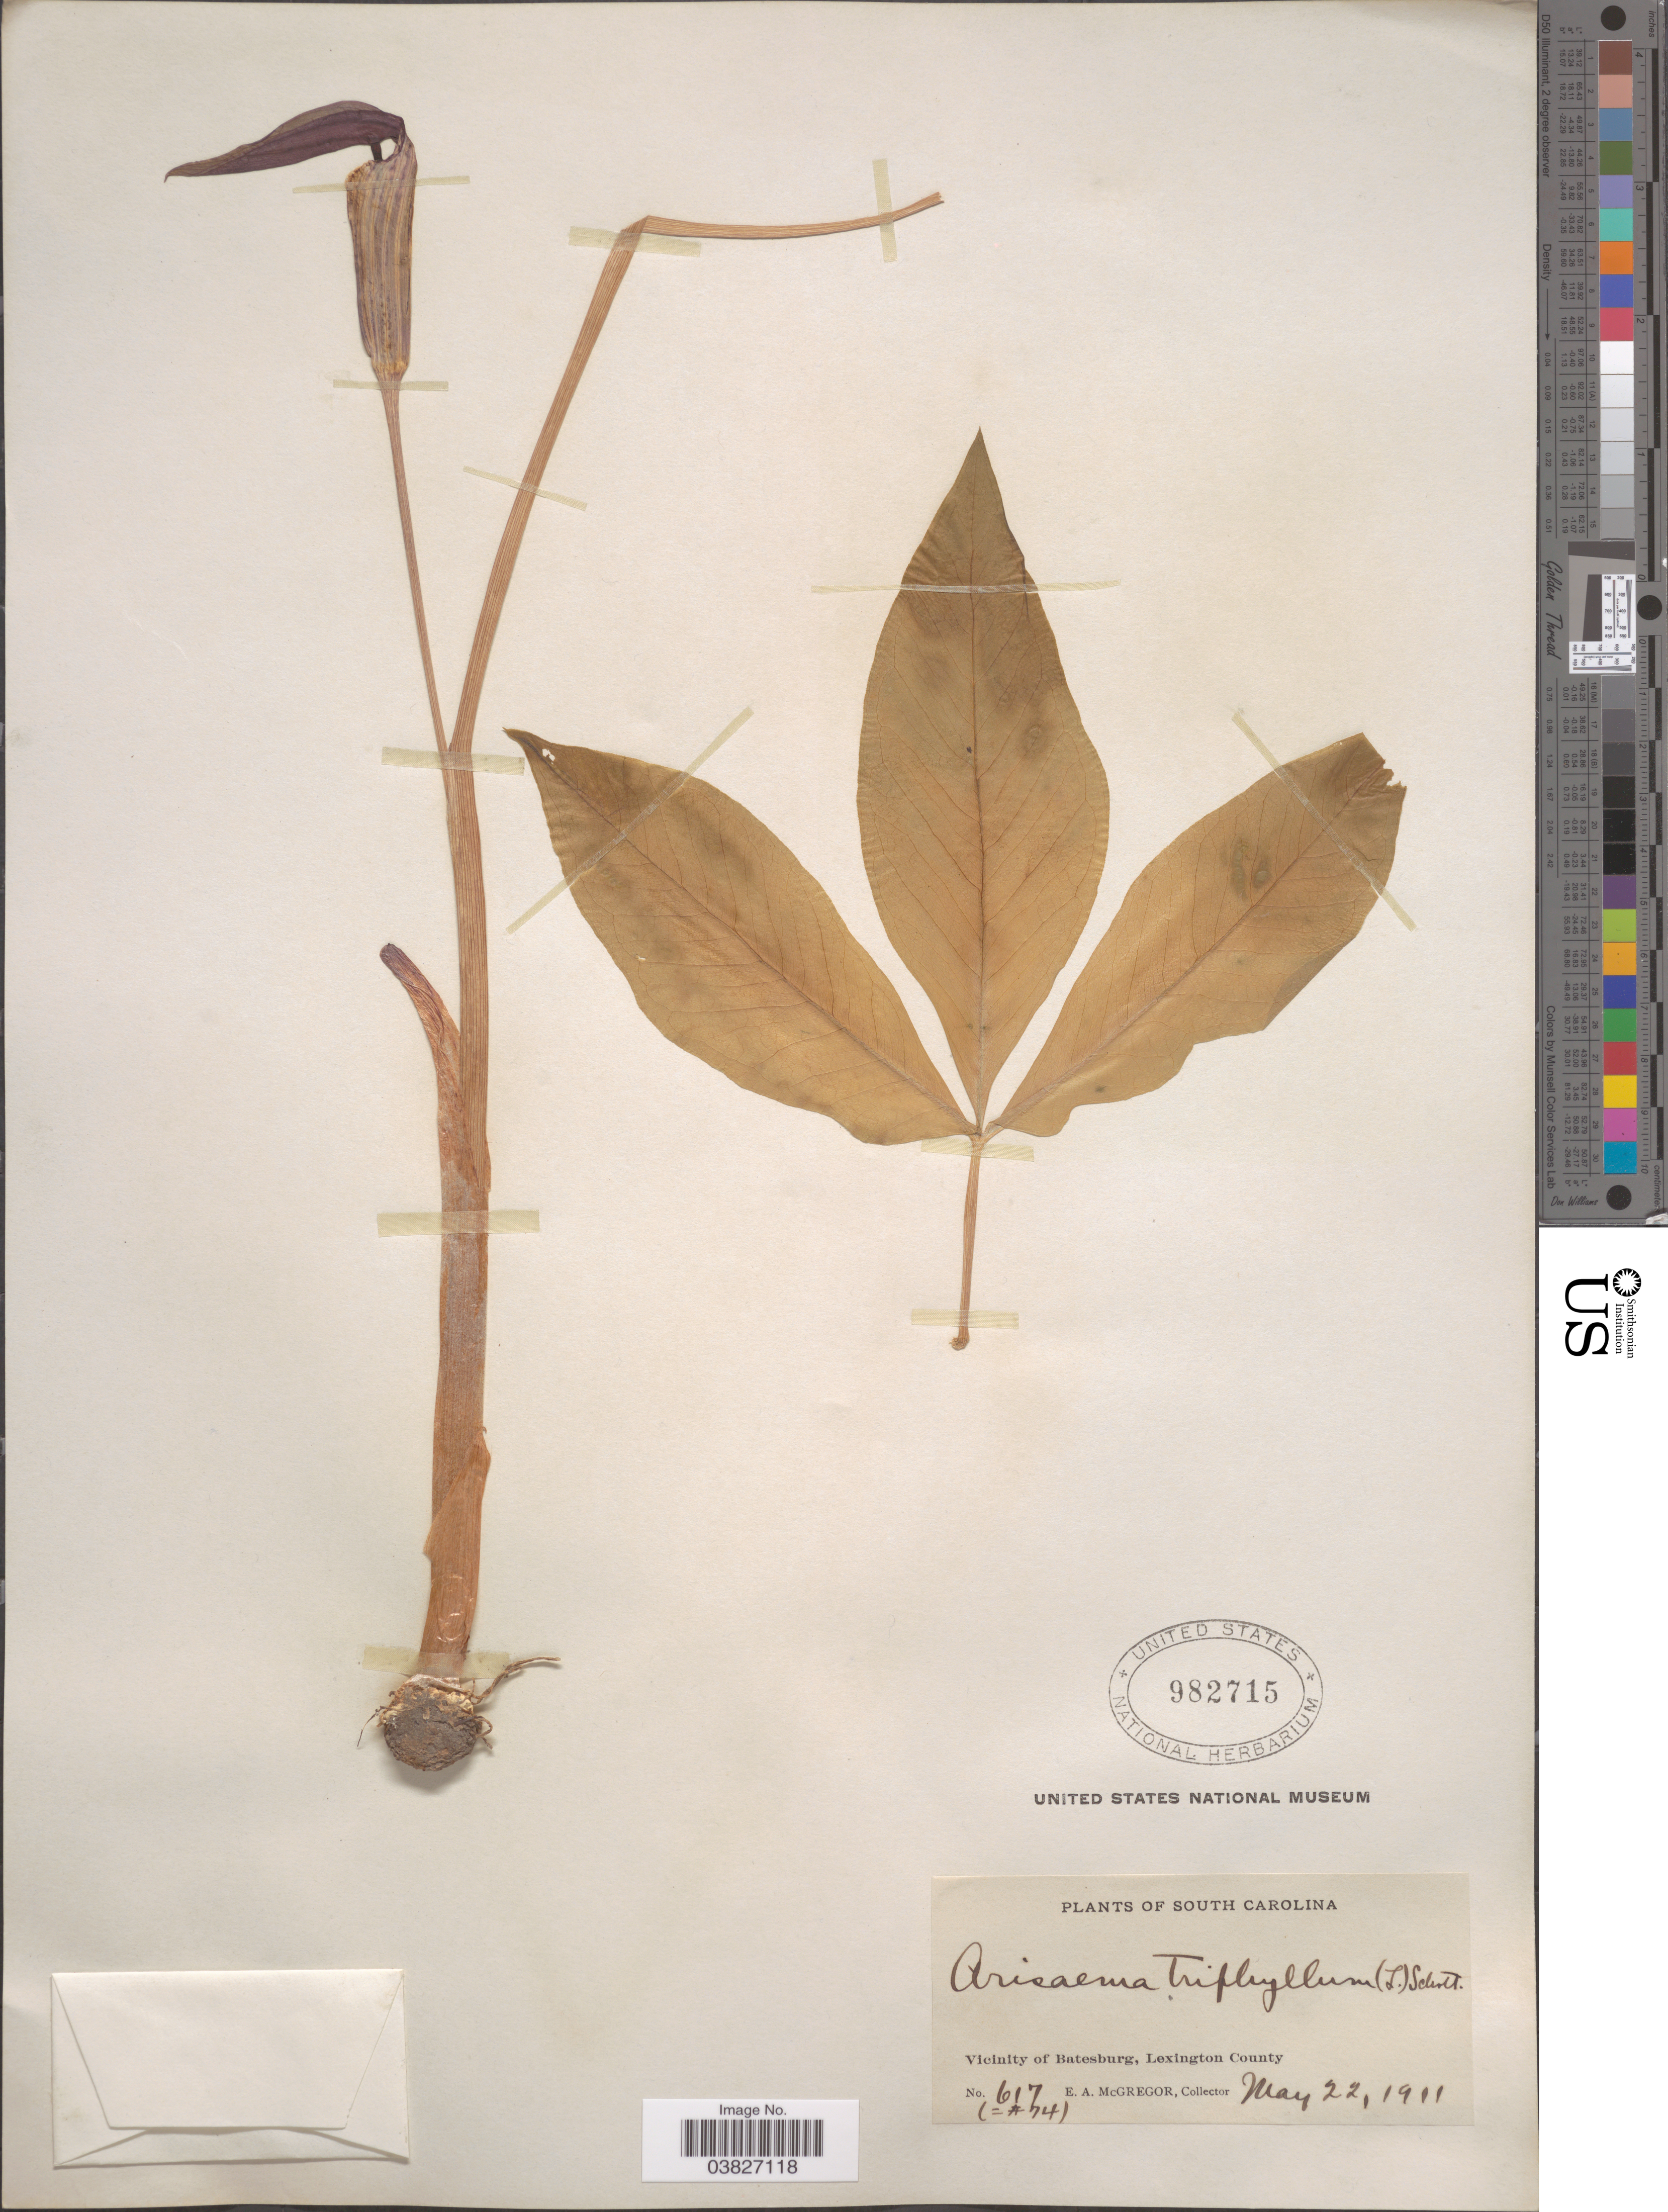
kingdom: Plantae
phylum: Tracheophyta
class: Liliopsida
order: Alismatales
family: Araceae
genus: Arisaema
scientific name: Arisaema triphyllum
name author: (L.) Schott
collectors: E. A. McGregor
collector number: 617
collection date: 1911-05-22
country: United States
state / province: South Carolina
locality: Vicinity of Batesburg, Lexington County.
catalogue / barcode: US 982715